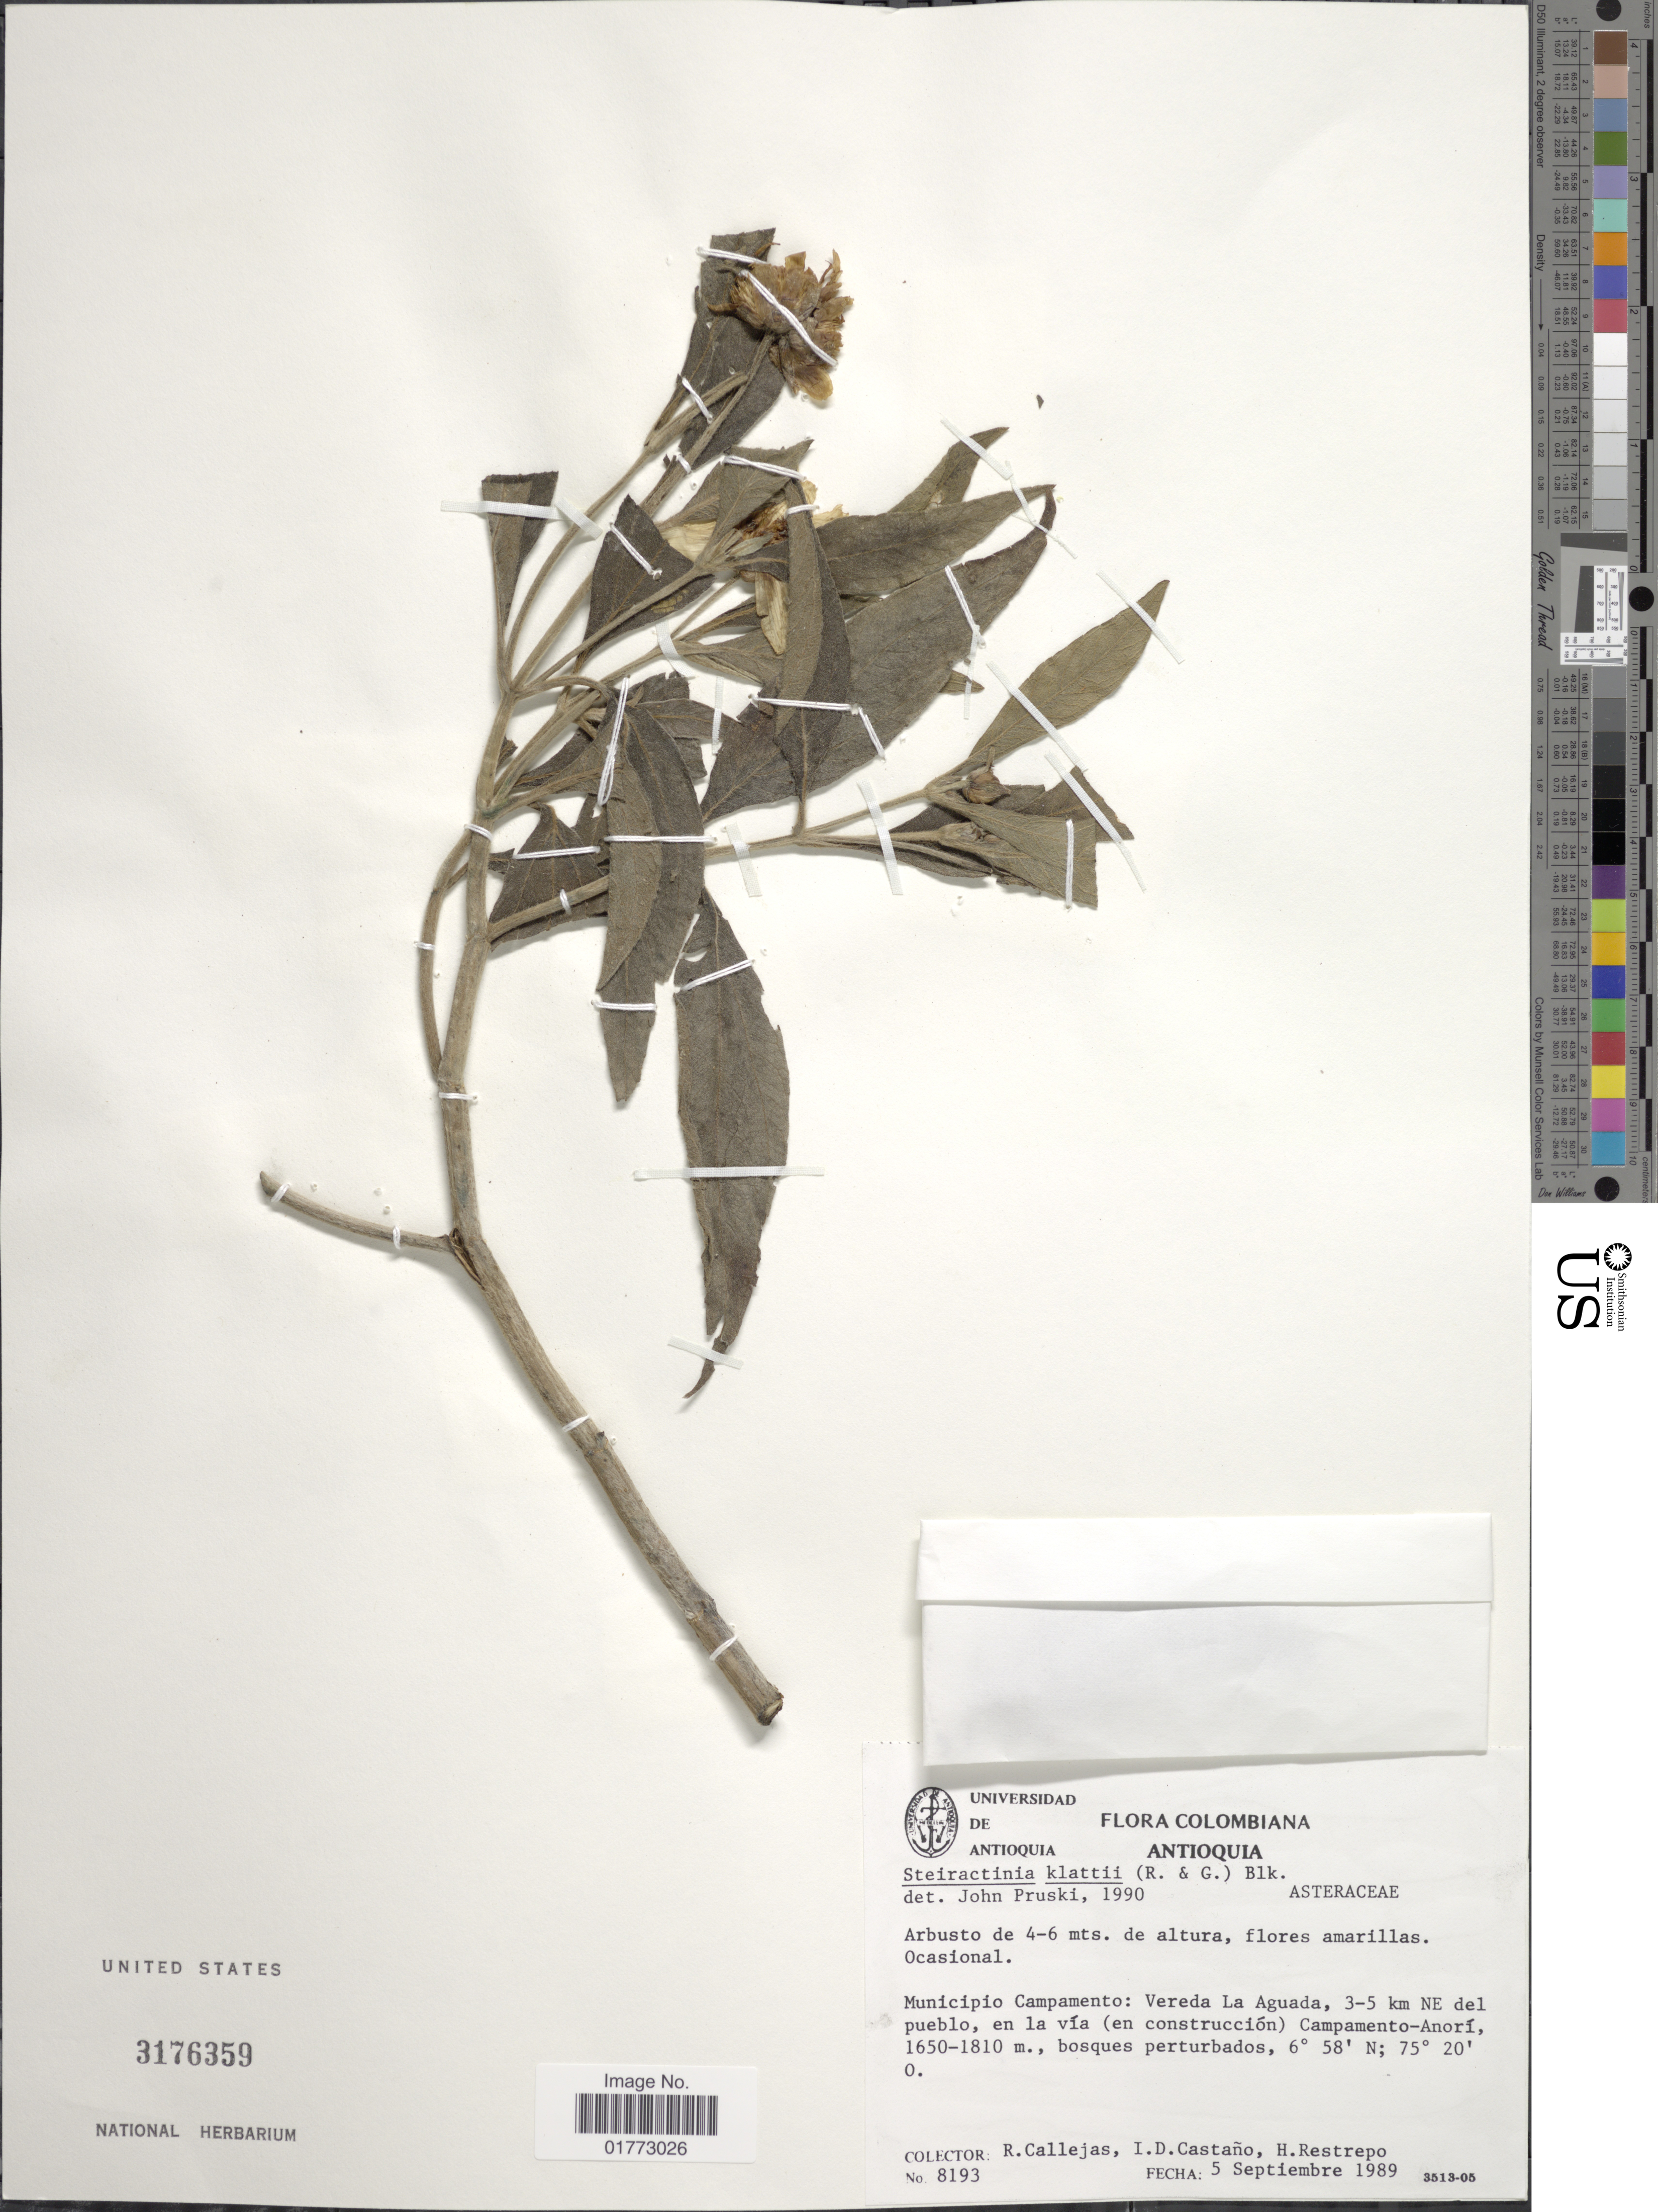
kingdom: Plantae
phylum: Tracheophyta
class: Magnoliopsida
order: Asterales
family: Asteraceae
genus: Steiractinia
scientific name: Steiractinia klattii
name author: S.F. Blake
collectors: R. Callejas, I. Castaño & H. Restrepo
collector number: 8193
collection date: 1989-09-05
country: Colombia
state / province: Antioquia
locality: Municipio Campamento: Vereda La Aguada, 3-5 km NE del pueblo, en la via (en construccion) Campamento - Anori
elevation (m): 1650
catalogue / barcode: US 3176359